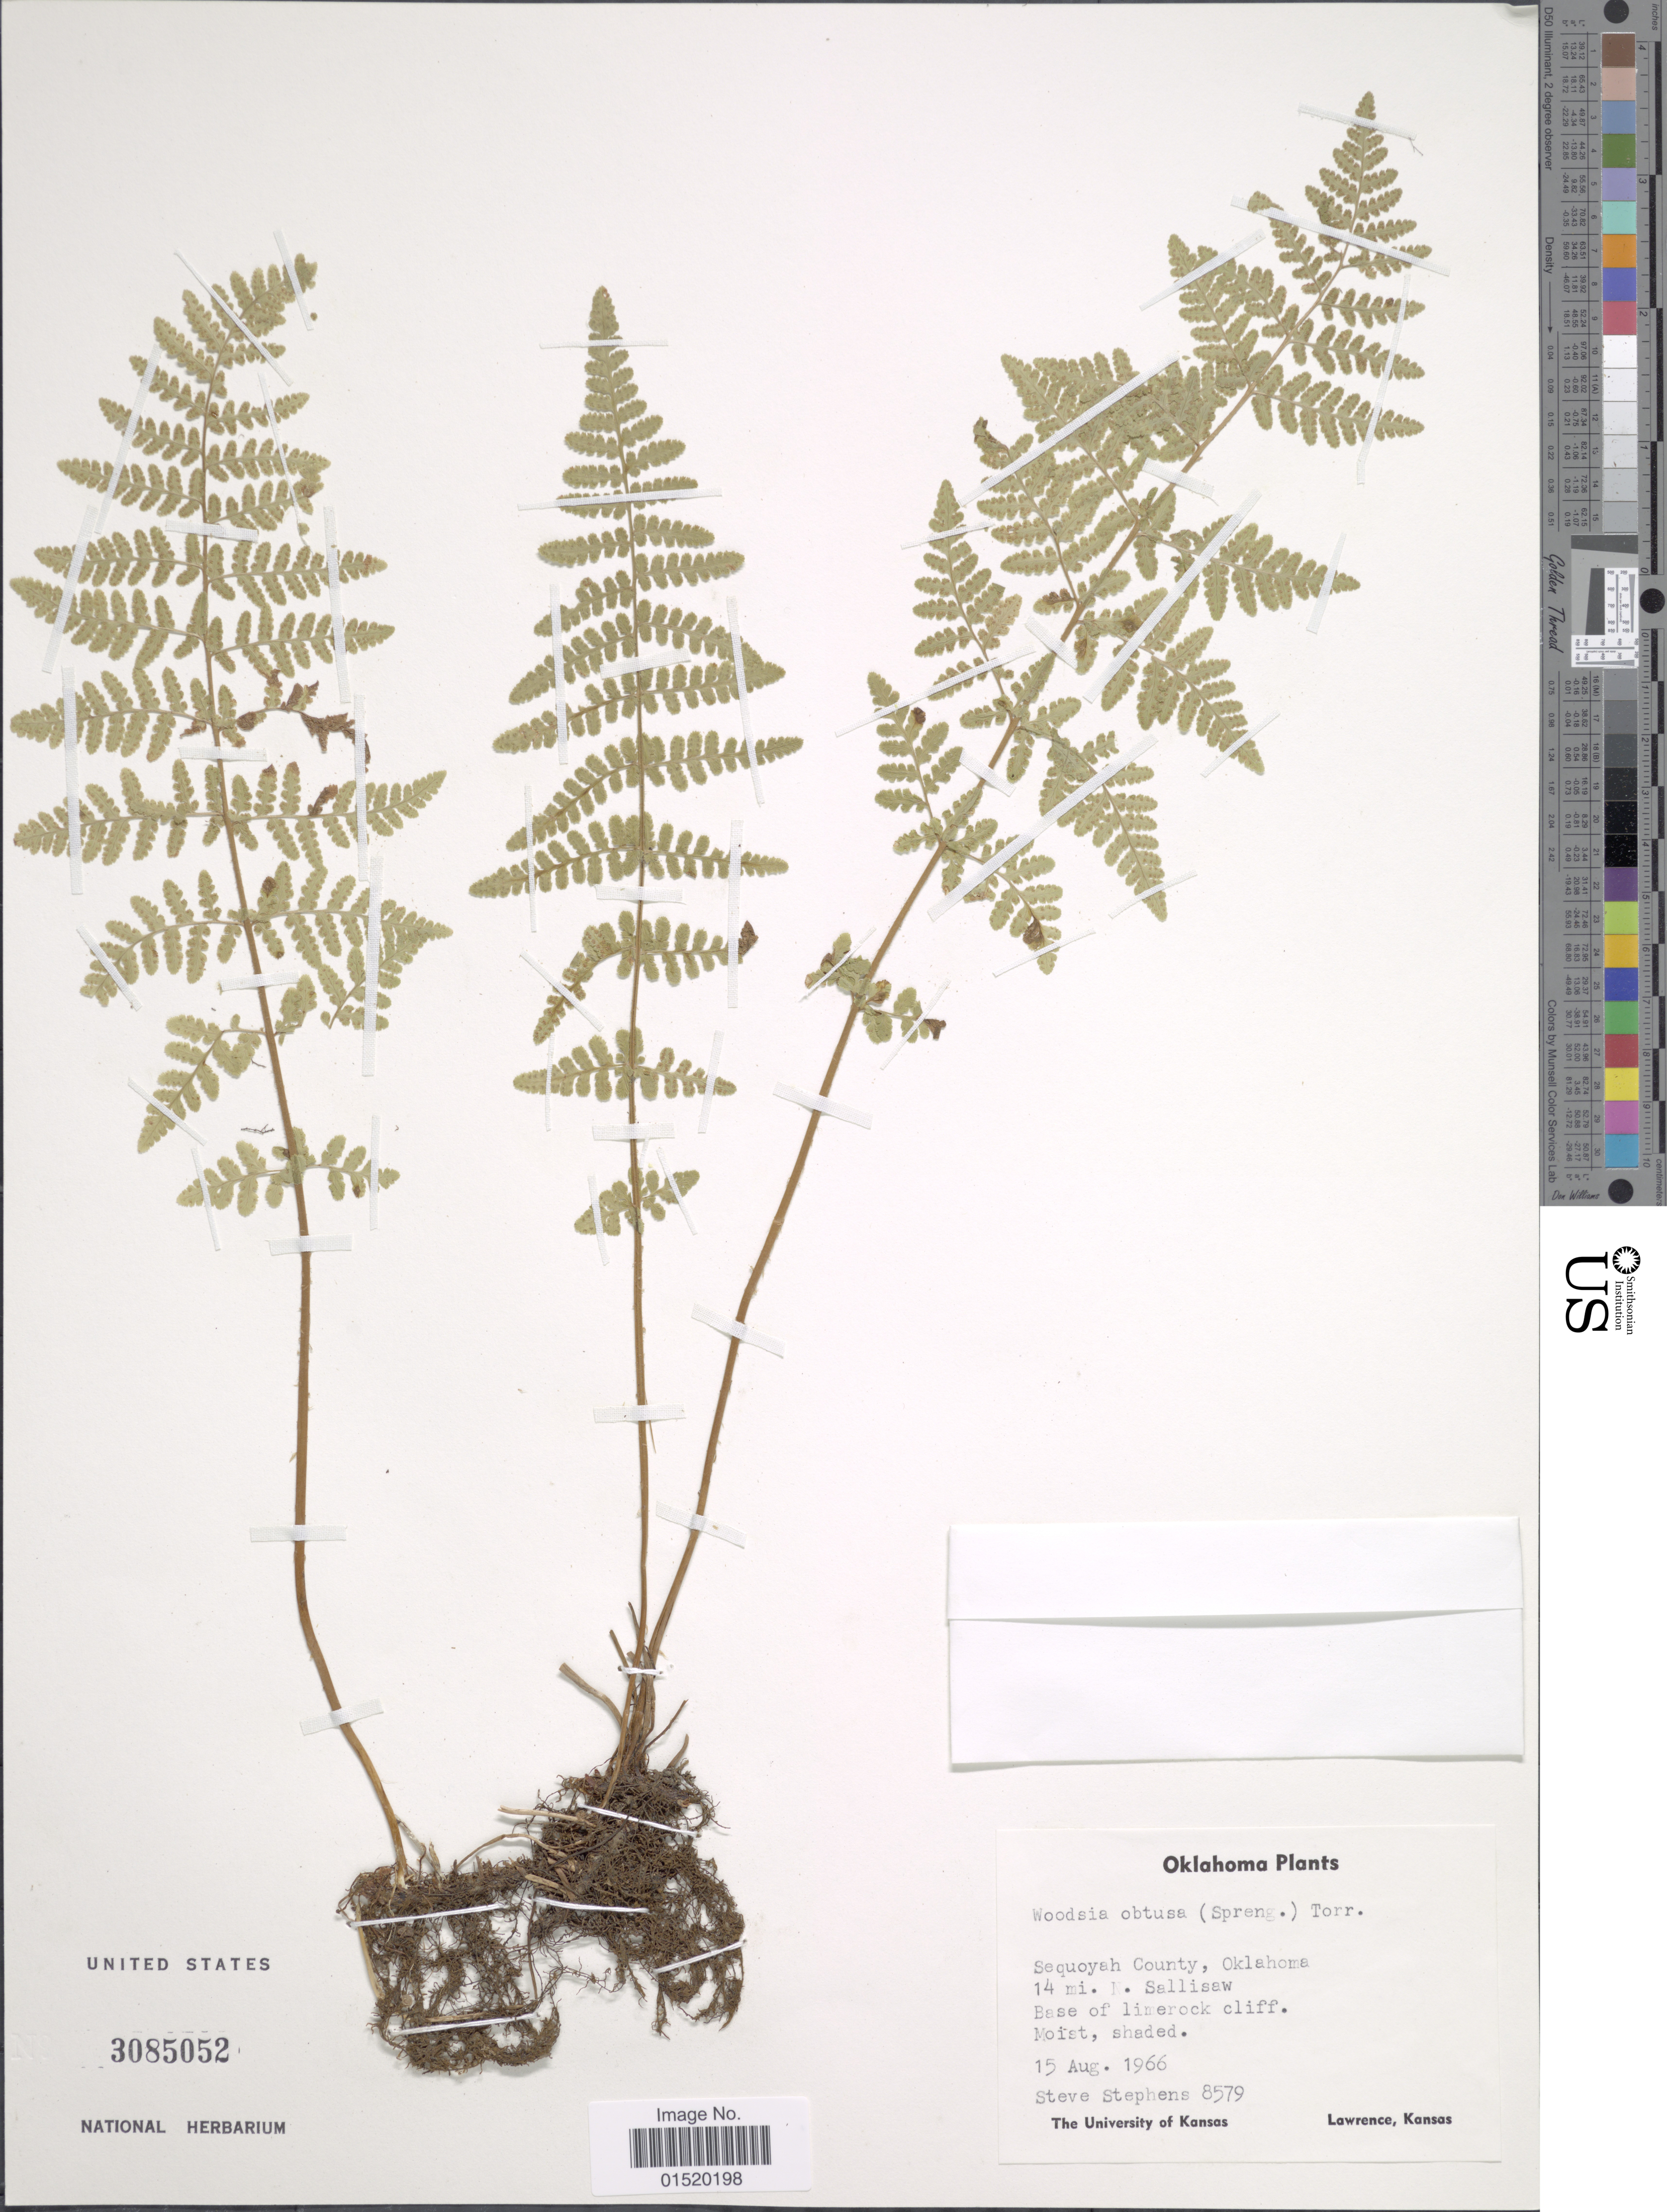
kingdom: Plantae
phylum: Tracheophyta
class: Polypodiopsida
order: Polypodiales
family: Woodsiaceae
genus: Woodsia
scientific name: Woodsia obtusa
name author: (Spreng.) Torr.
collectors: S. Stephens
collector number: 8579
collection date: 1966-08-15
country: United States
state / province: Oklahoma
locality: Sequoyah County, 14 mi. N. Sallisaw, base of limerock cliff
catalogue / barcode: US 3085052